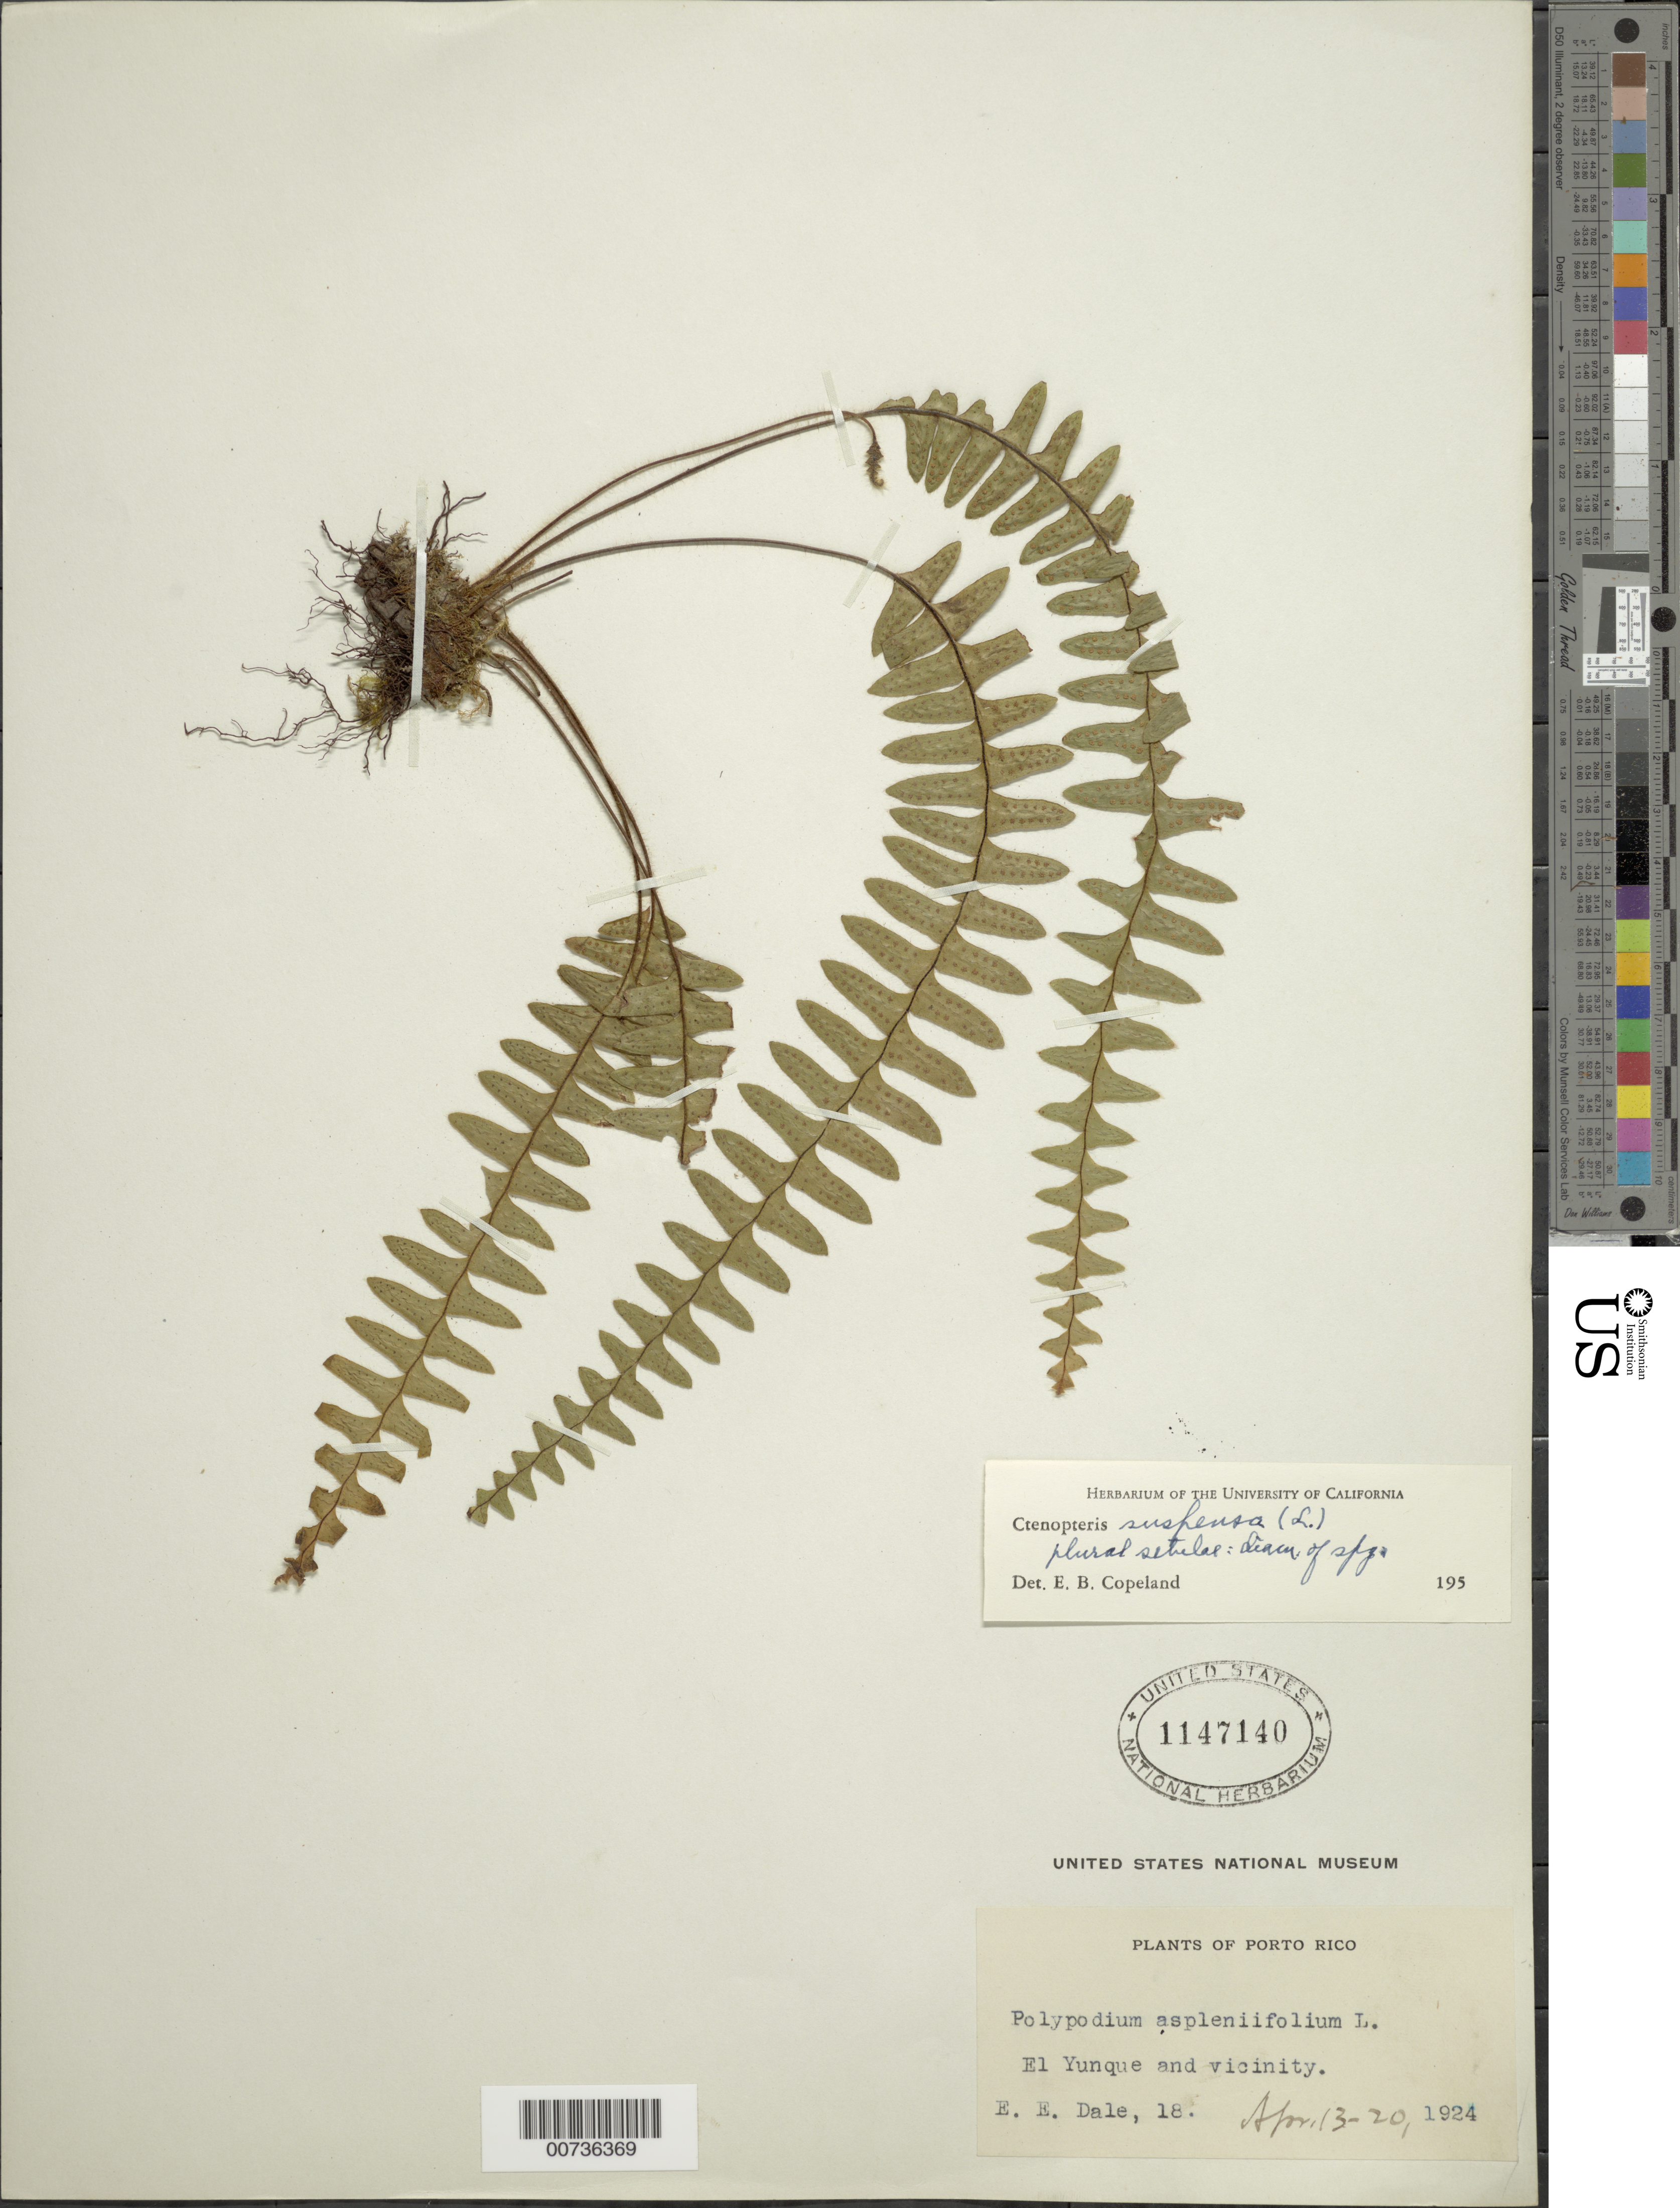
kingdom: Plantae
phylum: Tracheophyta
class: Polypodiopsida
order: Polypodiales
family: Polypodiaceae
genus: Terpsichore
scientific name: Terpsichore asplenifolia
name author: (L.) A.R. Sm.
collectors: E. Dale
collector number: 18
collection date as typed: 13 Apr 1924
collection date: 1924-04-13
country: Puerto Rico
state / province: Río Grande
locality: El Yunque and vicinity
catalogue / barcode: US 1147140